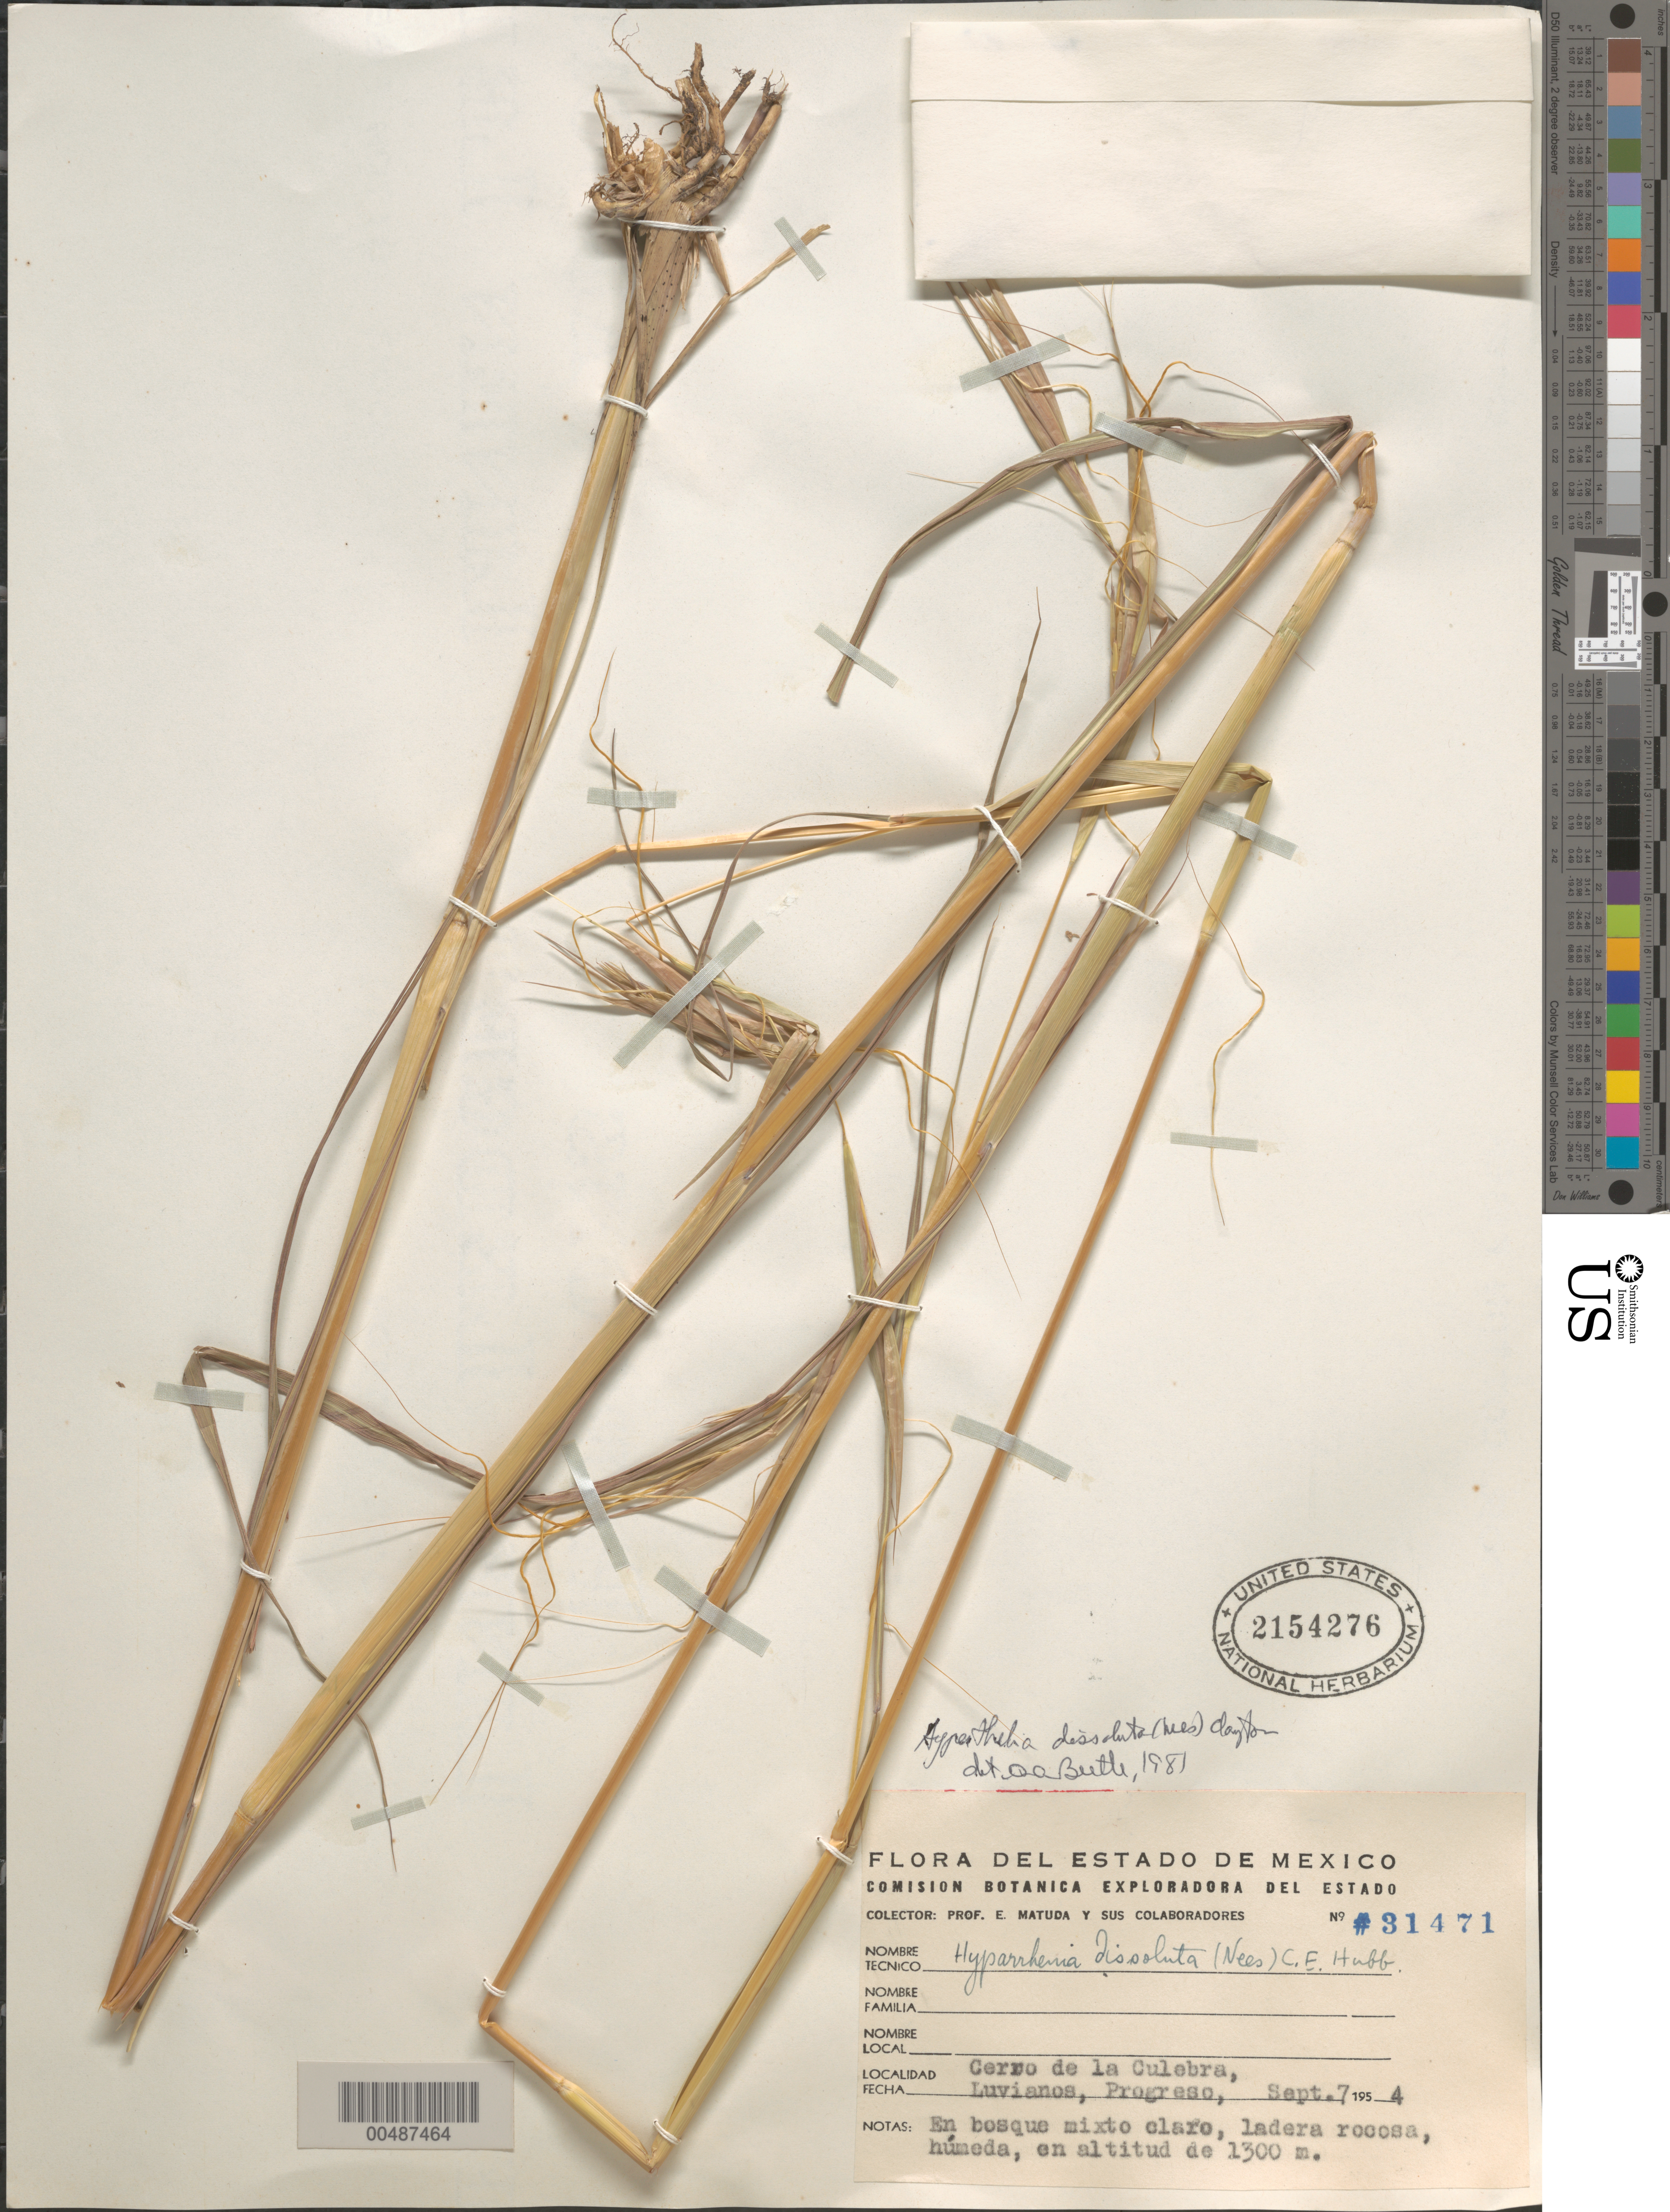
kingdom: Plantae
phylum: Tracheophyta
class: Liliopsida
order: Poales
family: Poaceae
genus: Hyperthelia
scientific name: Hyperthelia dissoluta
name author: (Nees ex Steud.) Clayton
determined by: Beetle, Alan A.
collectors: E. Matuda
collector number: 31471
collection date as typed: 7 Sep 1954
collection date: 1954-09-07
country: Mexico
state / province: México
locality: Cerro de la Culebra, Luvianos, Progreso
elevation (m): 1300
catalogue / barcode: US 2154276